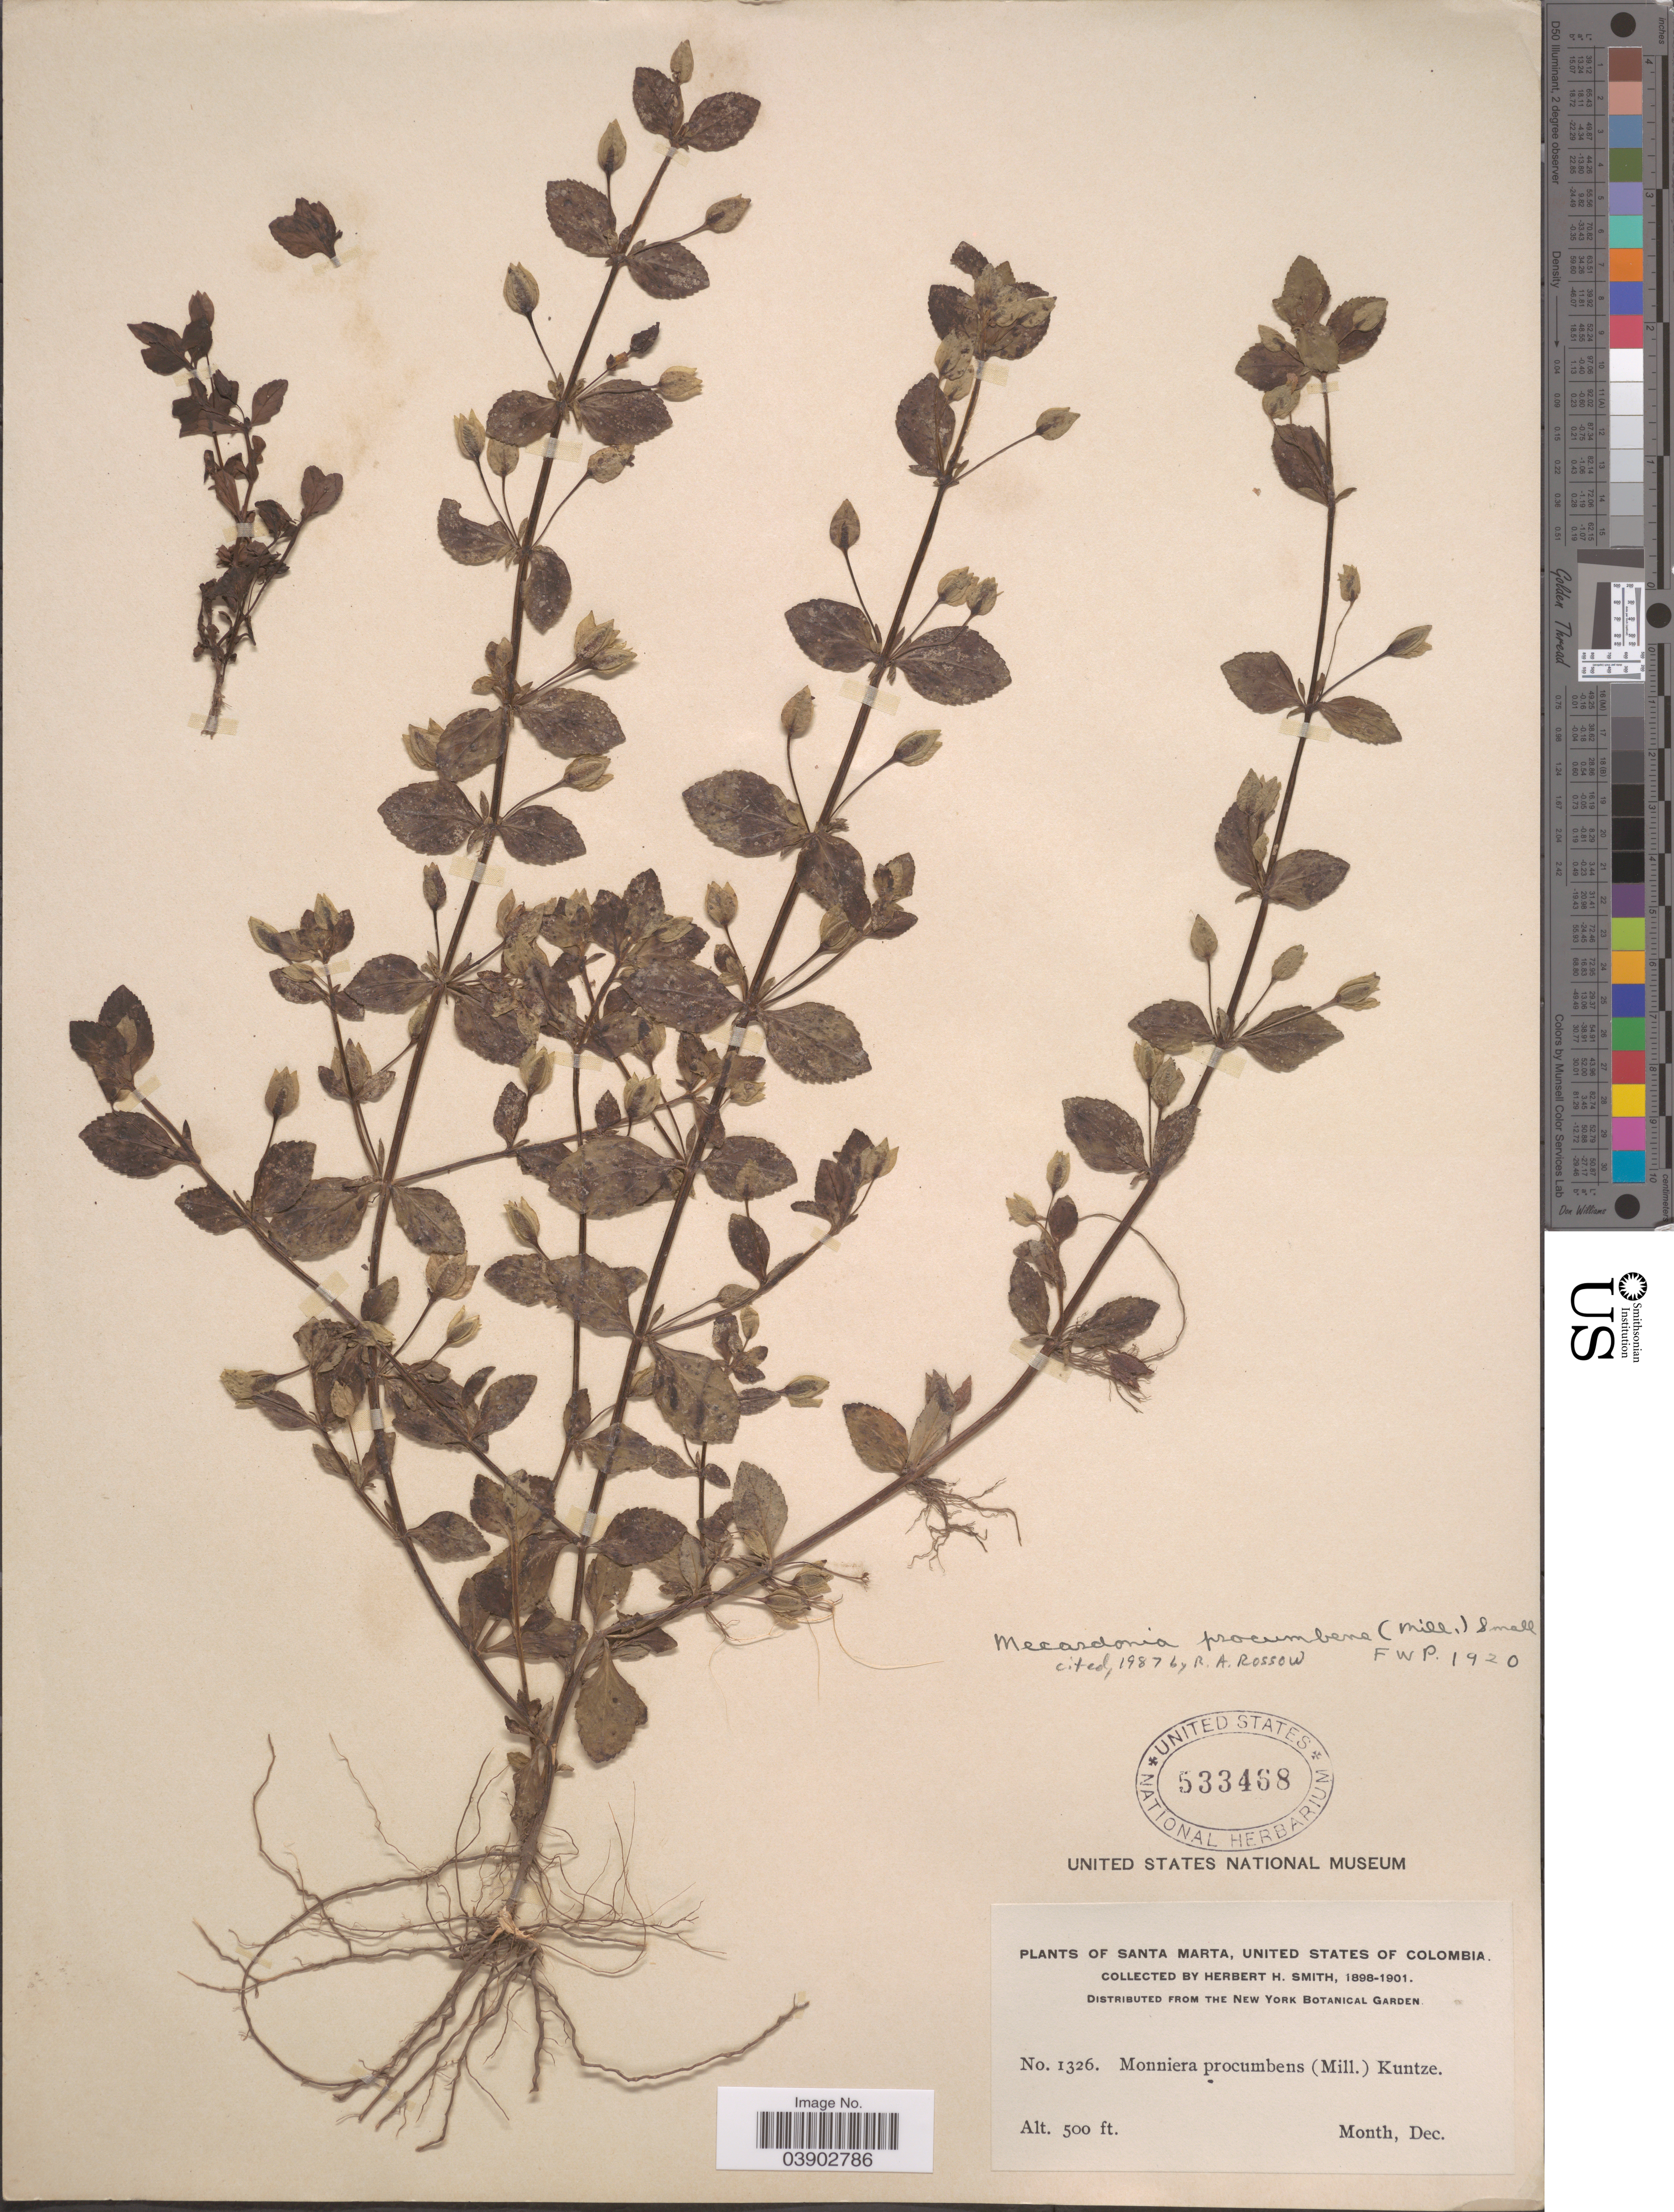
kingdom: Plantae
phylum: Tracheophyta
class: Magnoliopsida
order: Lamiales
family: Plantaginaceae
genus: Mecardonia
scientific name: Mecardonia procumbens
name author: (Mill.) Small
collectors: Herbert H. Smith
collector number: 1326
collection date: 1898-12/1901-12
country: Colombia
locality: Santa Marta, United States of Colombia.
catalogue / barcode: US 533468